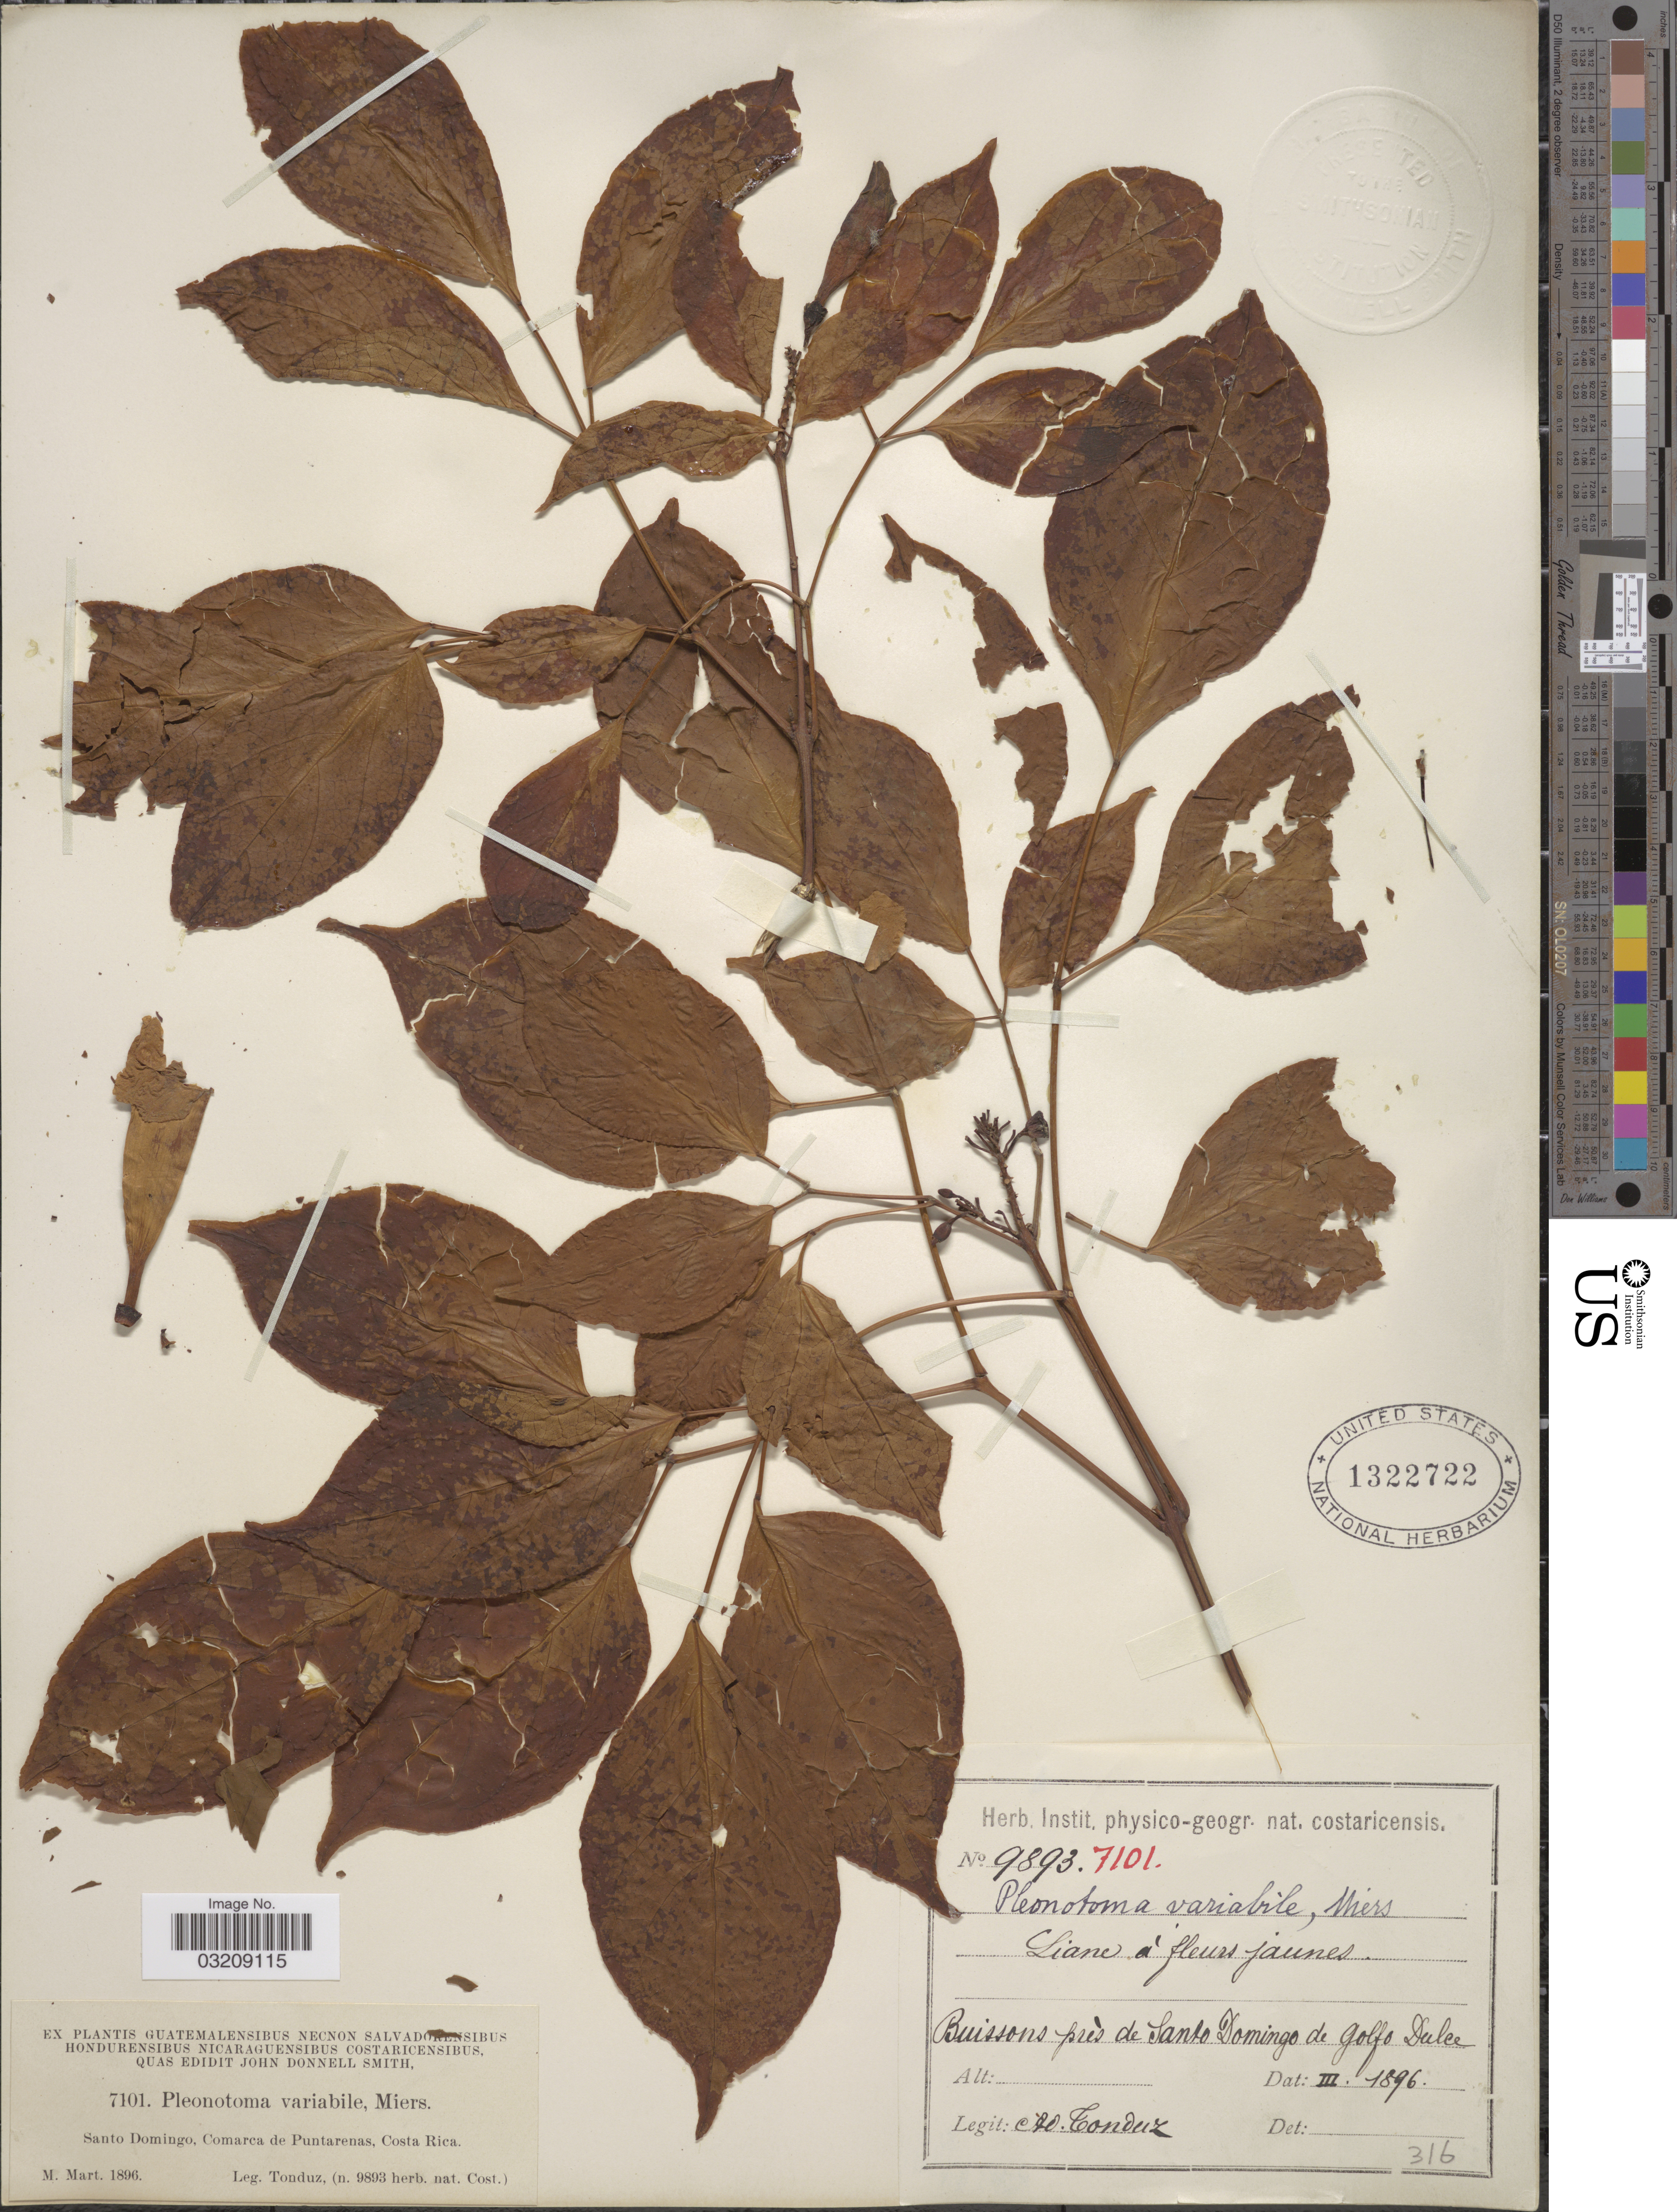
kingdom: Plantae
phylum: Tracheophyta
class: Magnoliopsida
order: Lamiales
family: Bignoniaceae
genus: Pleonotoma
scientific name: Pleonotoma variabilis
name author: (Jacq.) Miers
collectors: A. Tonduz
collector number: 7101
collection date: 1896-03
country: Costa Rica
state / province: Puntarenas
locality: Buissons près de Santo Domingo de Golfo Dulce. Santo Domingo, Comarca de Puntarenas.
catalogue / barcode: US 1322722